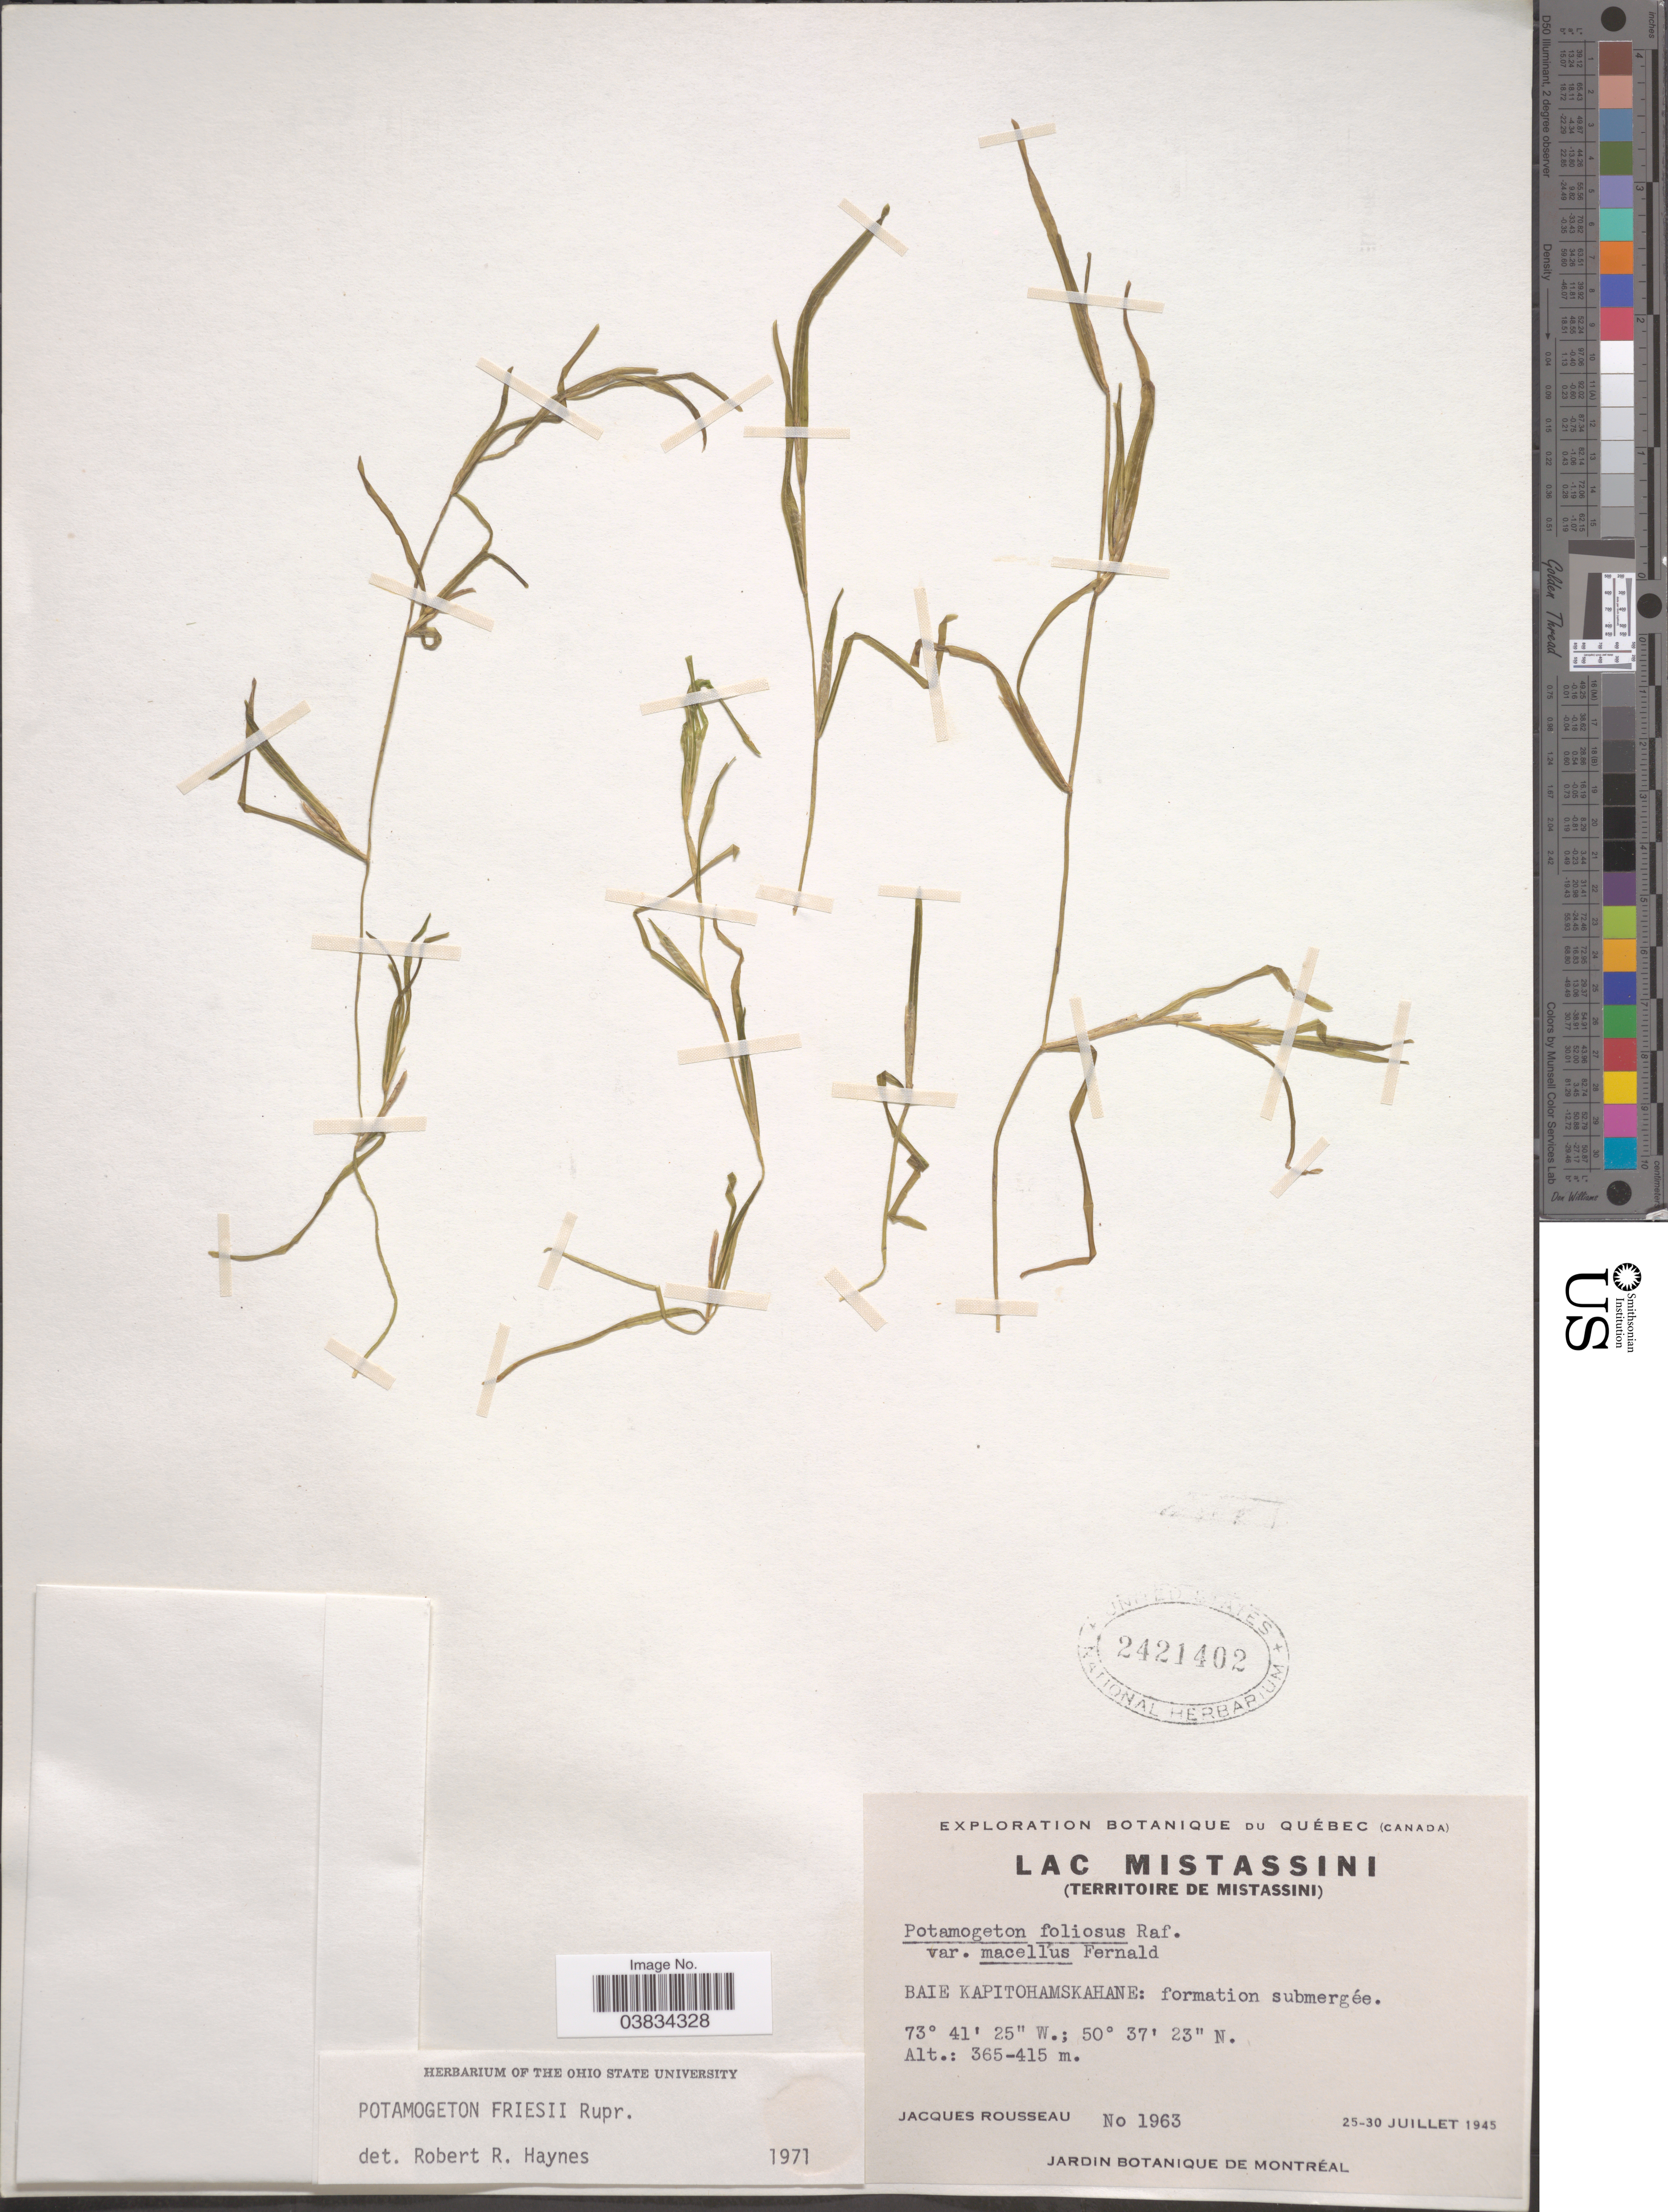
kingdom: Plantae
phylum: Tracheophyta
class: Liliopsida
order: Alismatales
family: Potamogetonaceae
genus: Potamogeton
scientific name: Potamogeton friesii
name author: Rupr.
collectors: J. Rousseau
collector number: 1963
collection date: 1945-07-25/1945-07-30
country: Canada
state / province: Quebec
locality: Lac Mistassini (Territoire de Mistassini). Baie Kapitohamskahane.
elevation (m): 365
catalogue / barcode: US 2421402